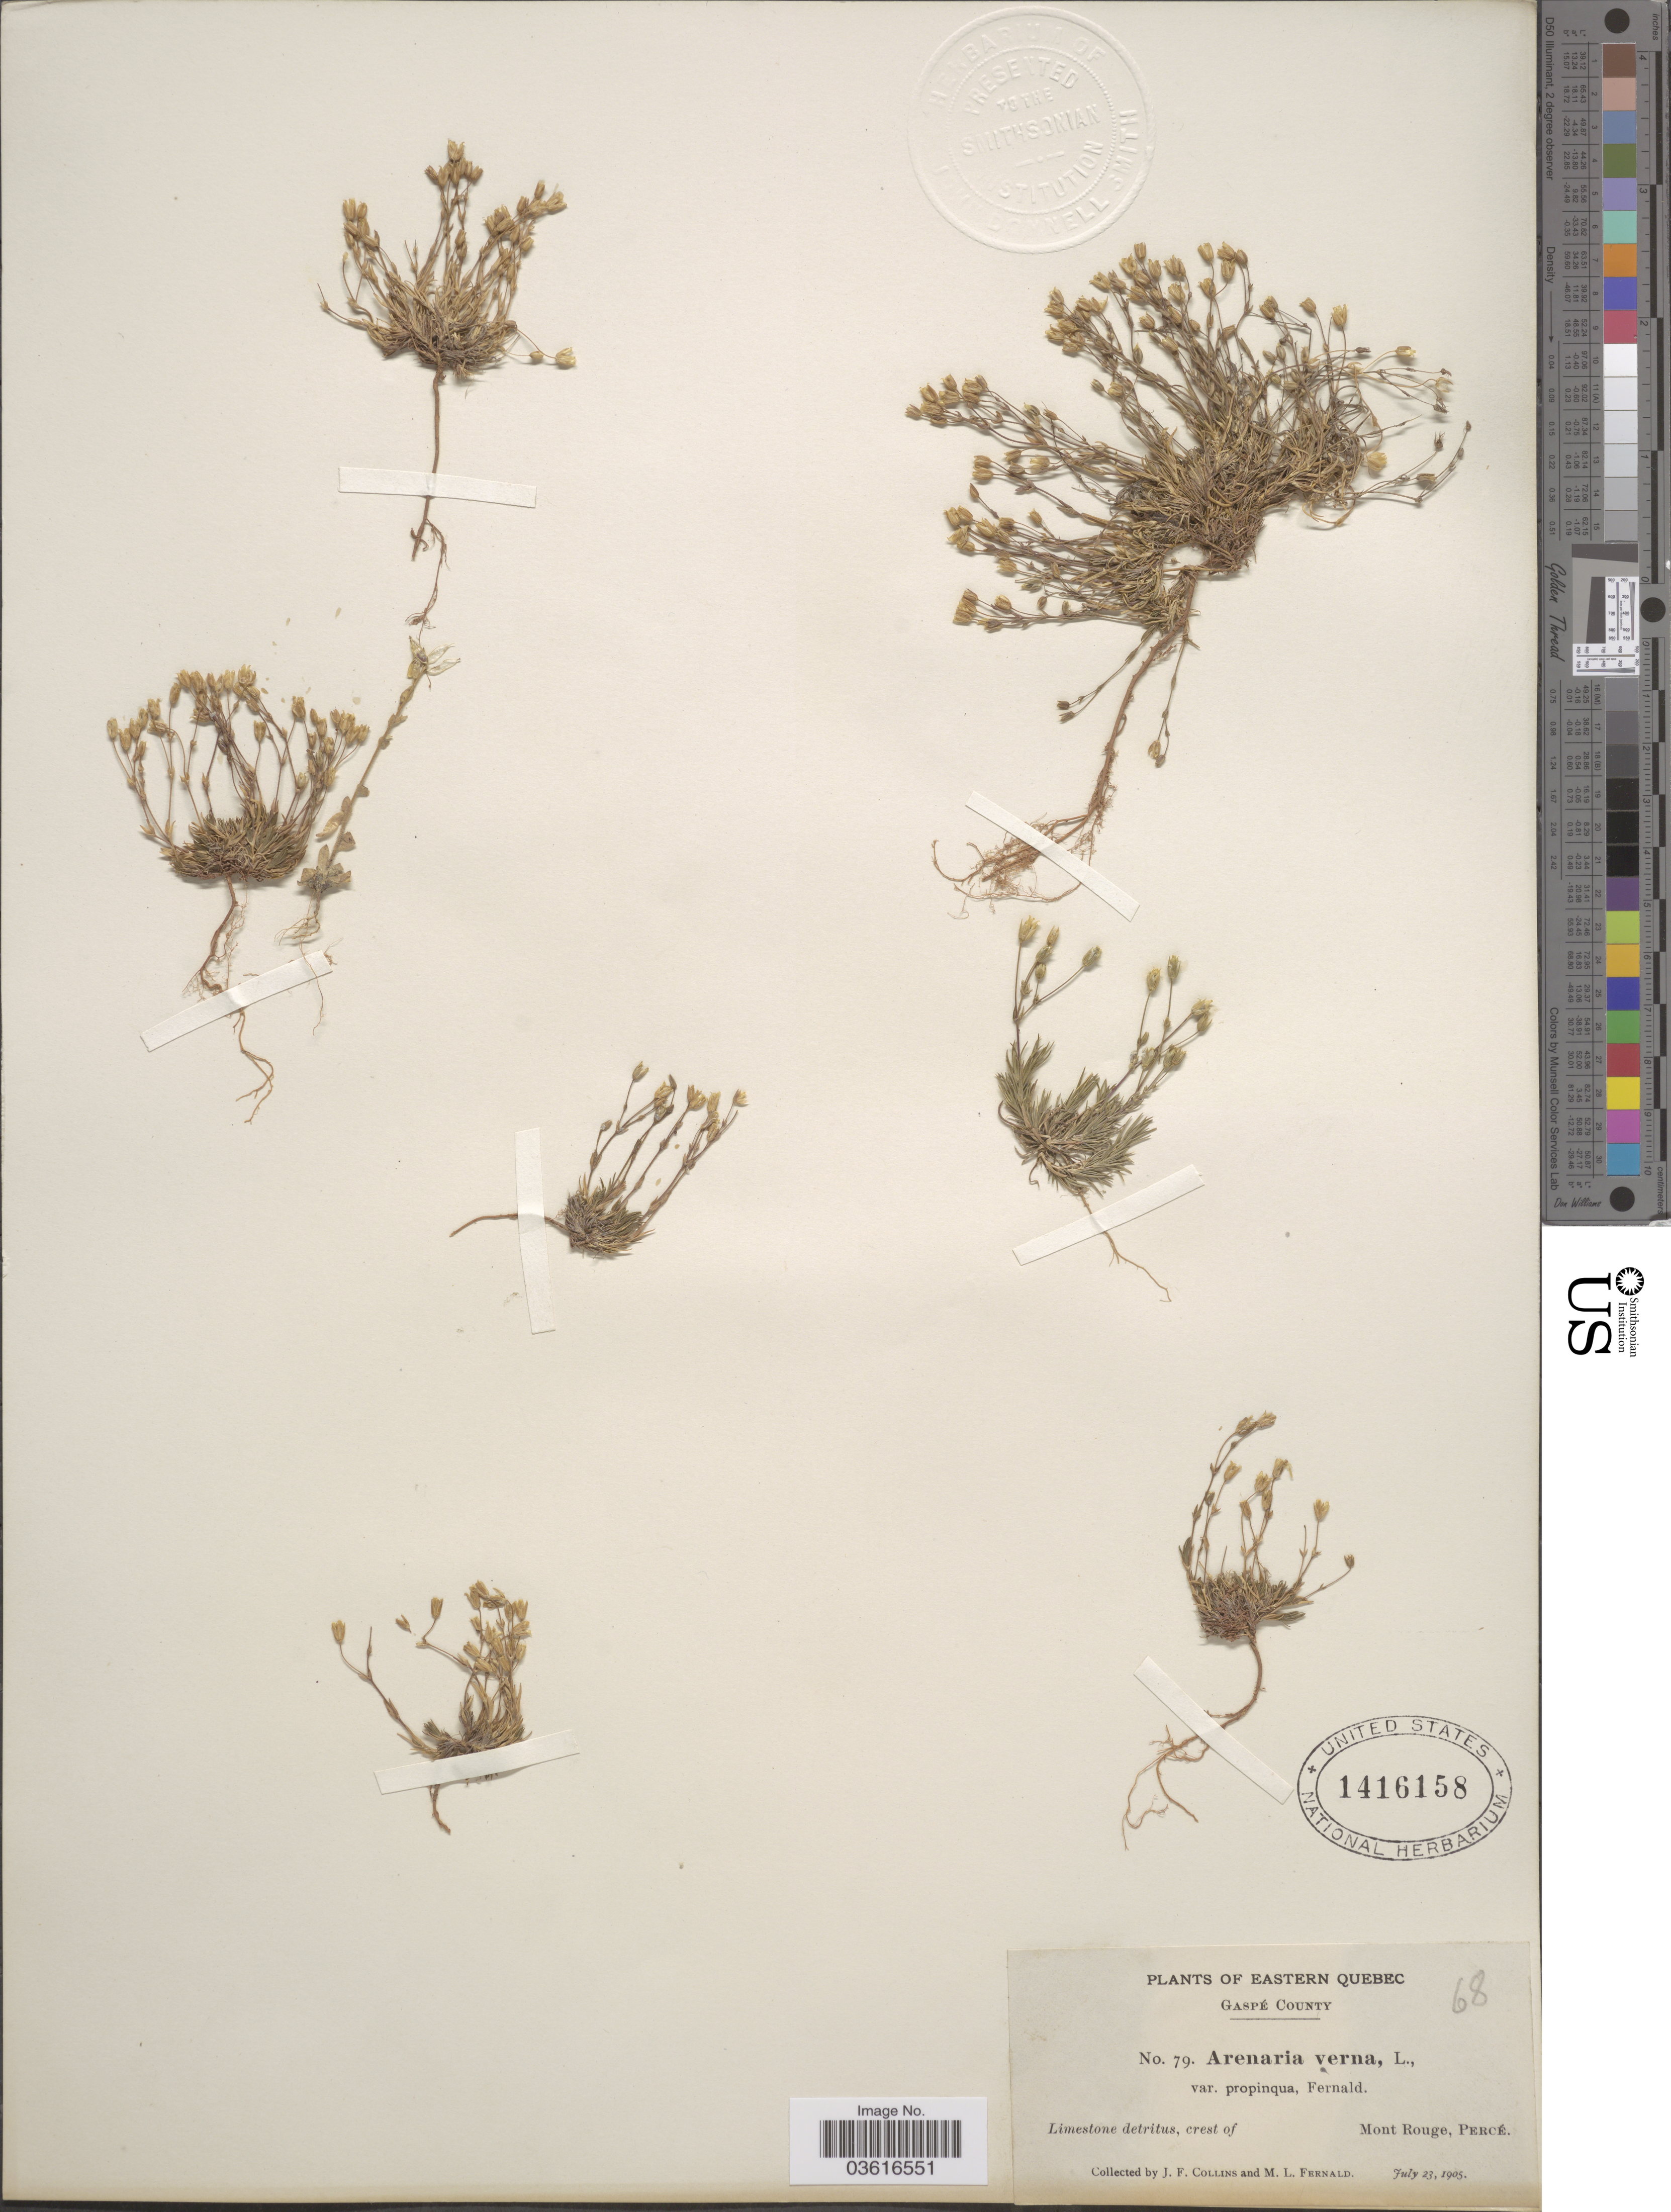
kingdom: Plantae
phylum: Tracheophyta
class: Magnoliopsida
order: Caryophyllales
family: Caryophyllaceae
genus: Minuartia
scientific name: Minuartia propinqua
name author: (Richardson) House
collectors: J. Collins & M. L. Fernald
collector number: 79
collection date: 1905-07-23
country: Canada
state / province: Quebec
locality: Eastern Quebec. Gaspé County. Crest of Mont Rouge, Percé.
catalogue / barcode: US 1416158